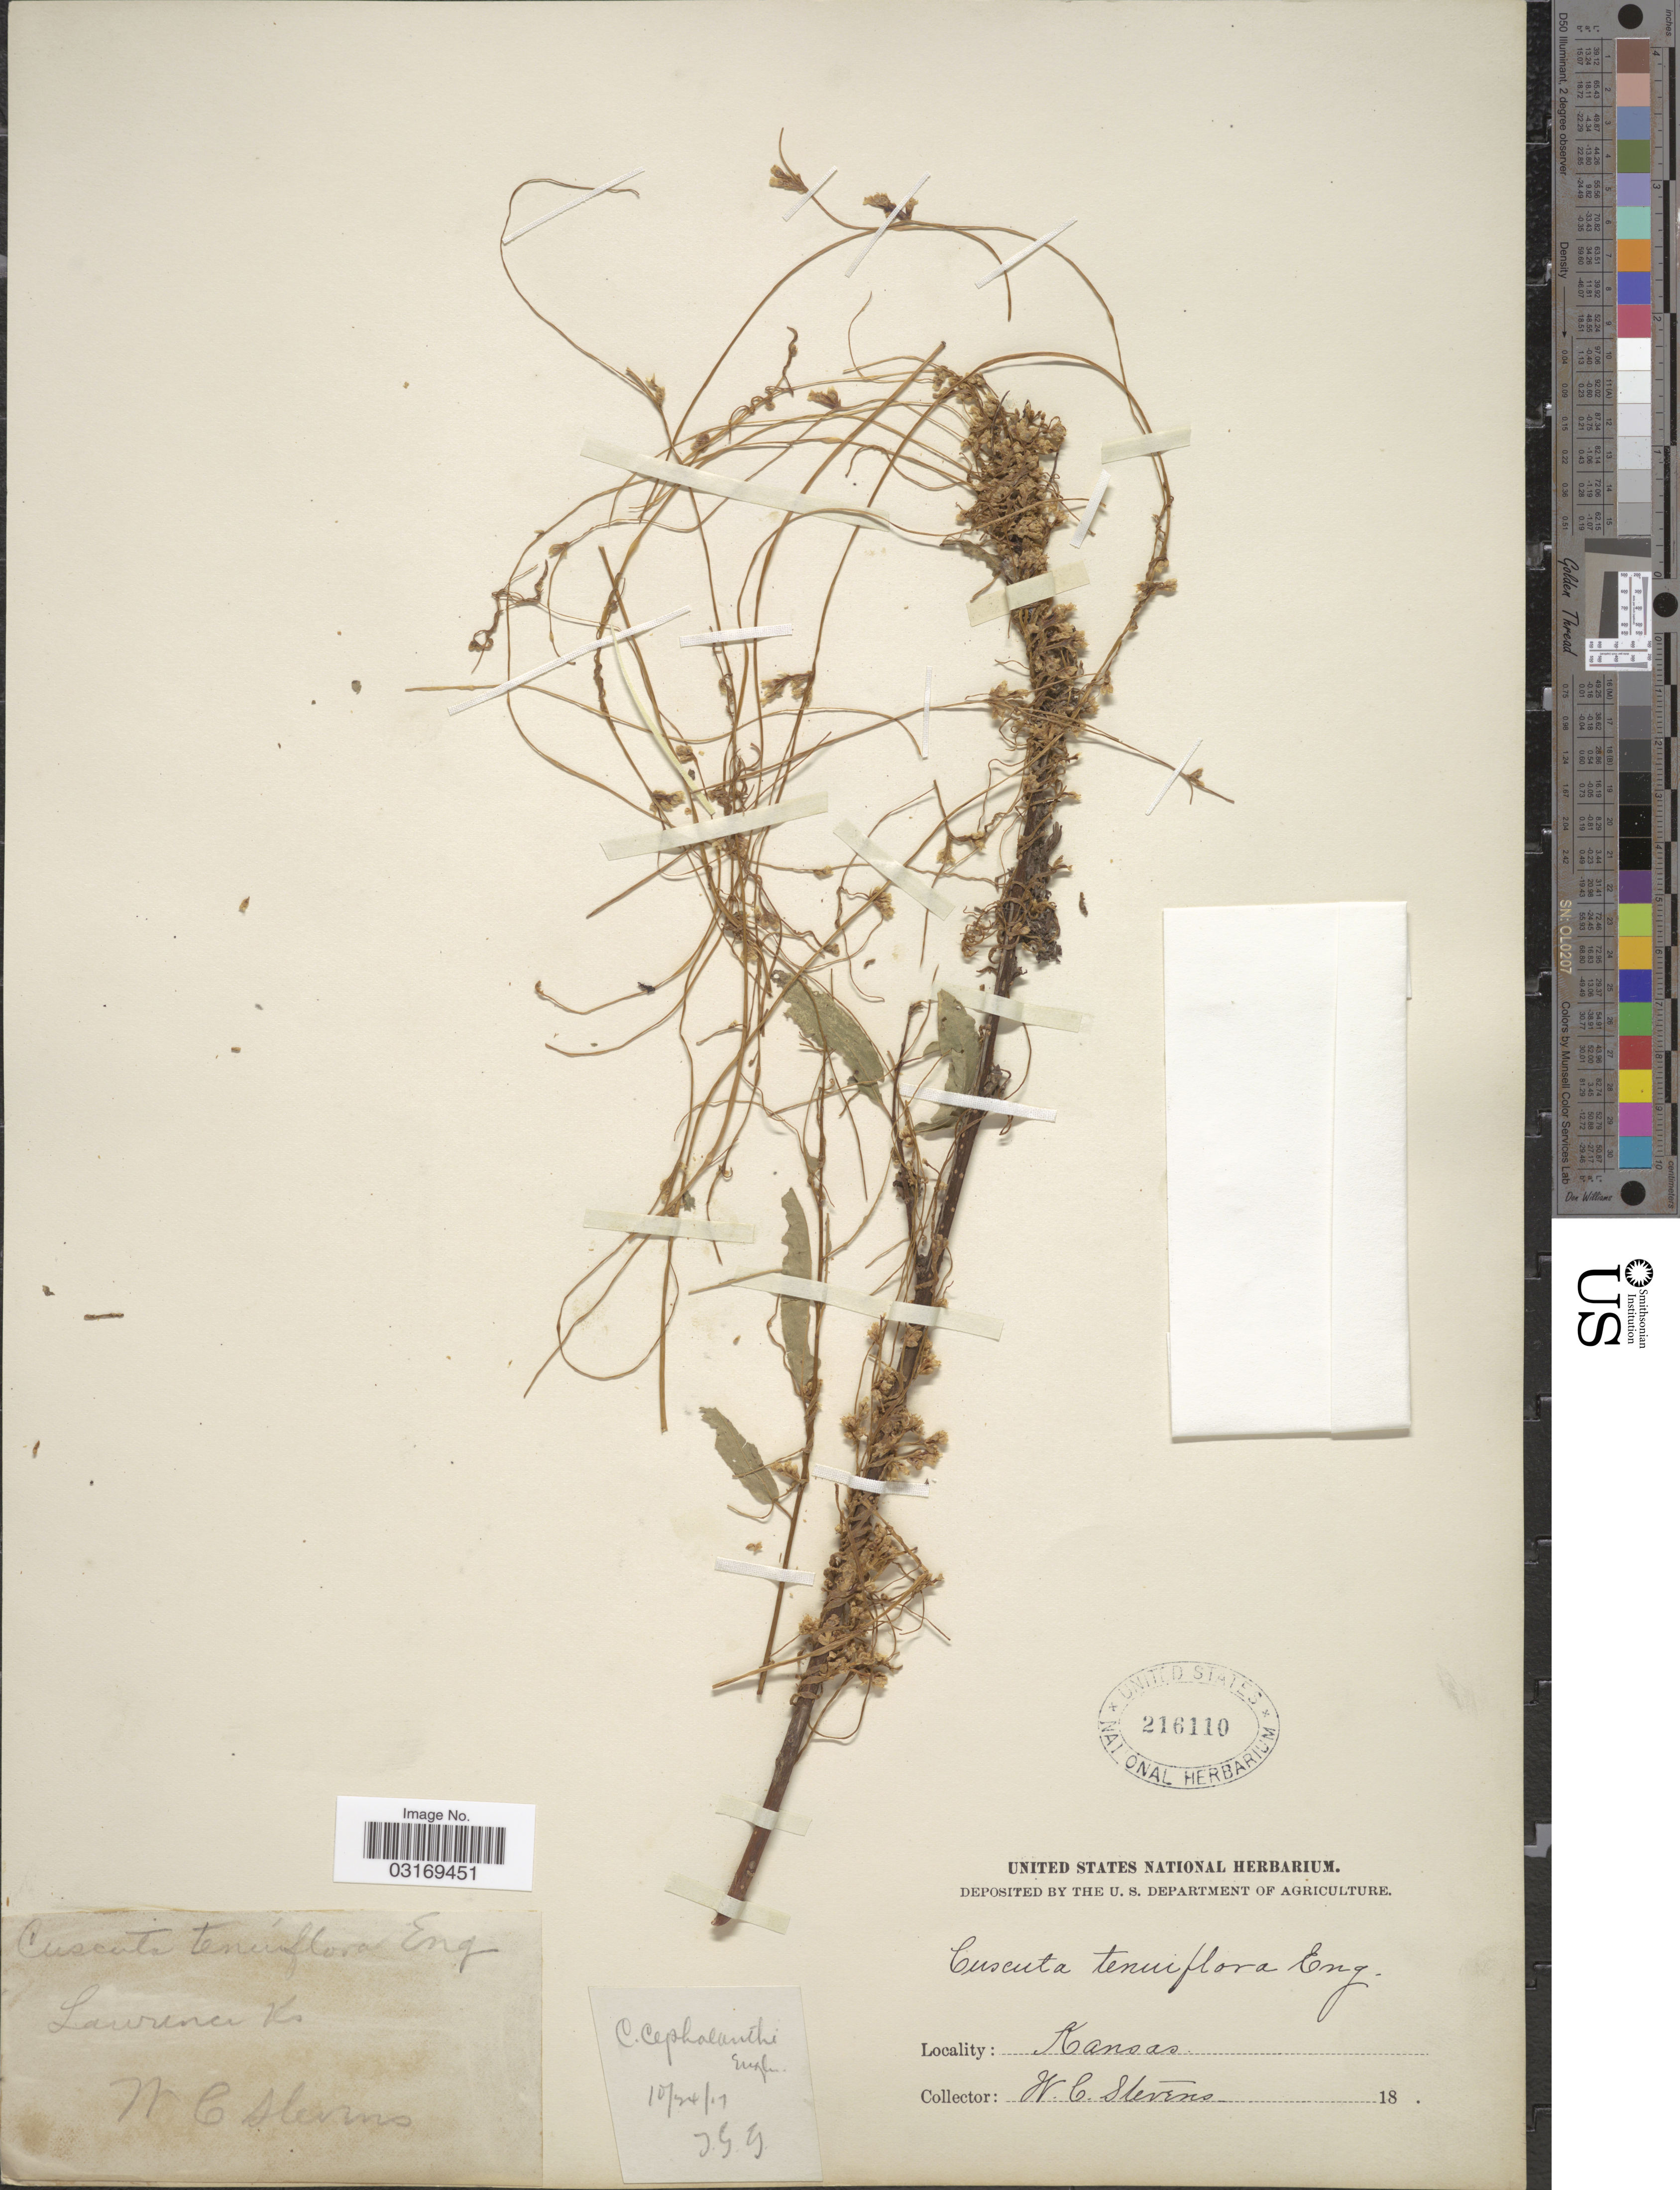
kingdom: Plantae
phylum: Tracheophyta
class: Magnoliopsida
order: Solanales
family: Convolvulaceae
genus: Cuscuta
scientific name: Cuscuta cephalanthi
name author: Engelm.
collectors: W. C. Stevens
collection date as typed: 18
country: United States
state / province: Kansas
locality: Lawrence.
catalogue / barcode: US 216110